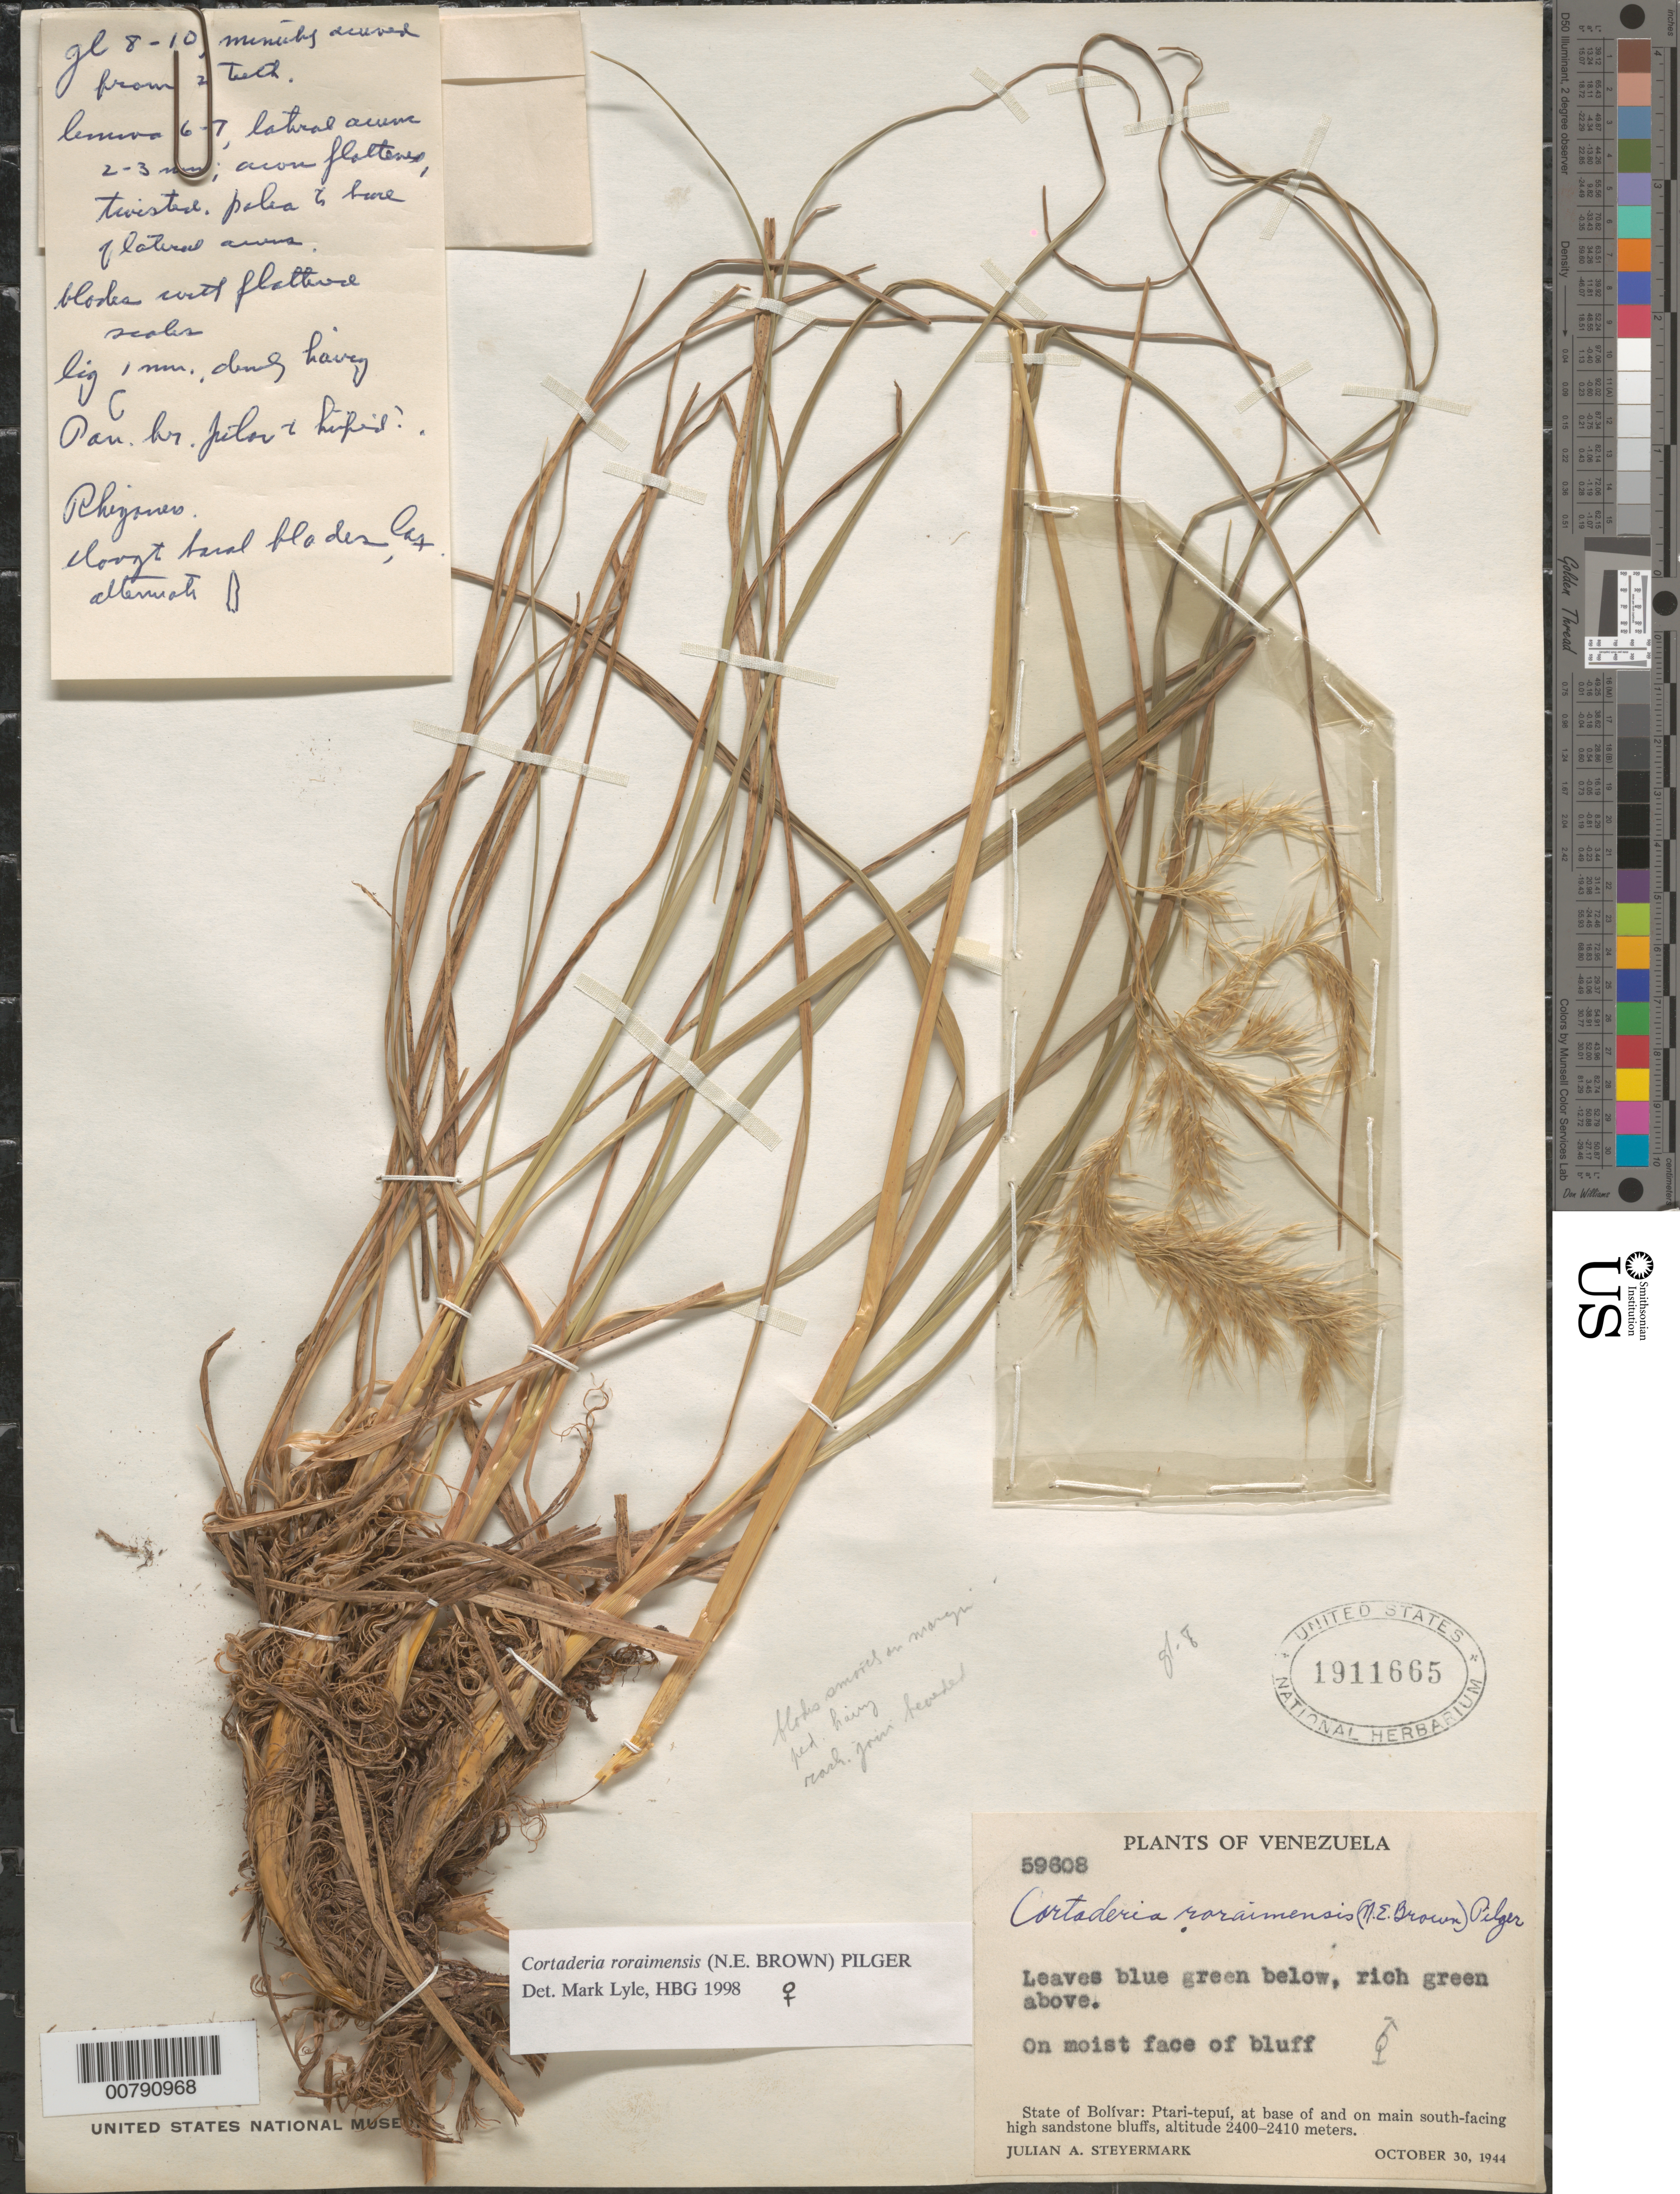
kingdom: Plantae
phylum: Tracheophyta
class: Liliopsida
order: Poales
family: Poaceae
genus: Cortaderia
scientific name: Cortaderia roraimensis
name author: (N.E. Br.) Pilg.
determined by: Lyle, M.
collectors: J. Steyermark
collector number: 59608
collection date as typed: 30-Oct-44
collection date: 1944-10-30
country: Venezuela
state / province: Bolívar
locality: Ptari-tepuí, at base of and on main S-facing high sandstone bluffs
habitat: Base and S-facing high sandstone bluffs, on moist facing of bluffs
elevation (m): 2400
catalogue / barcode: US 1911665